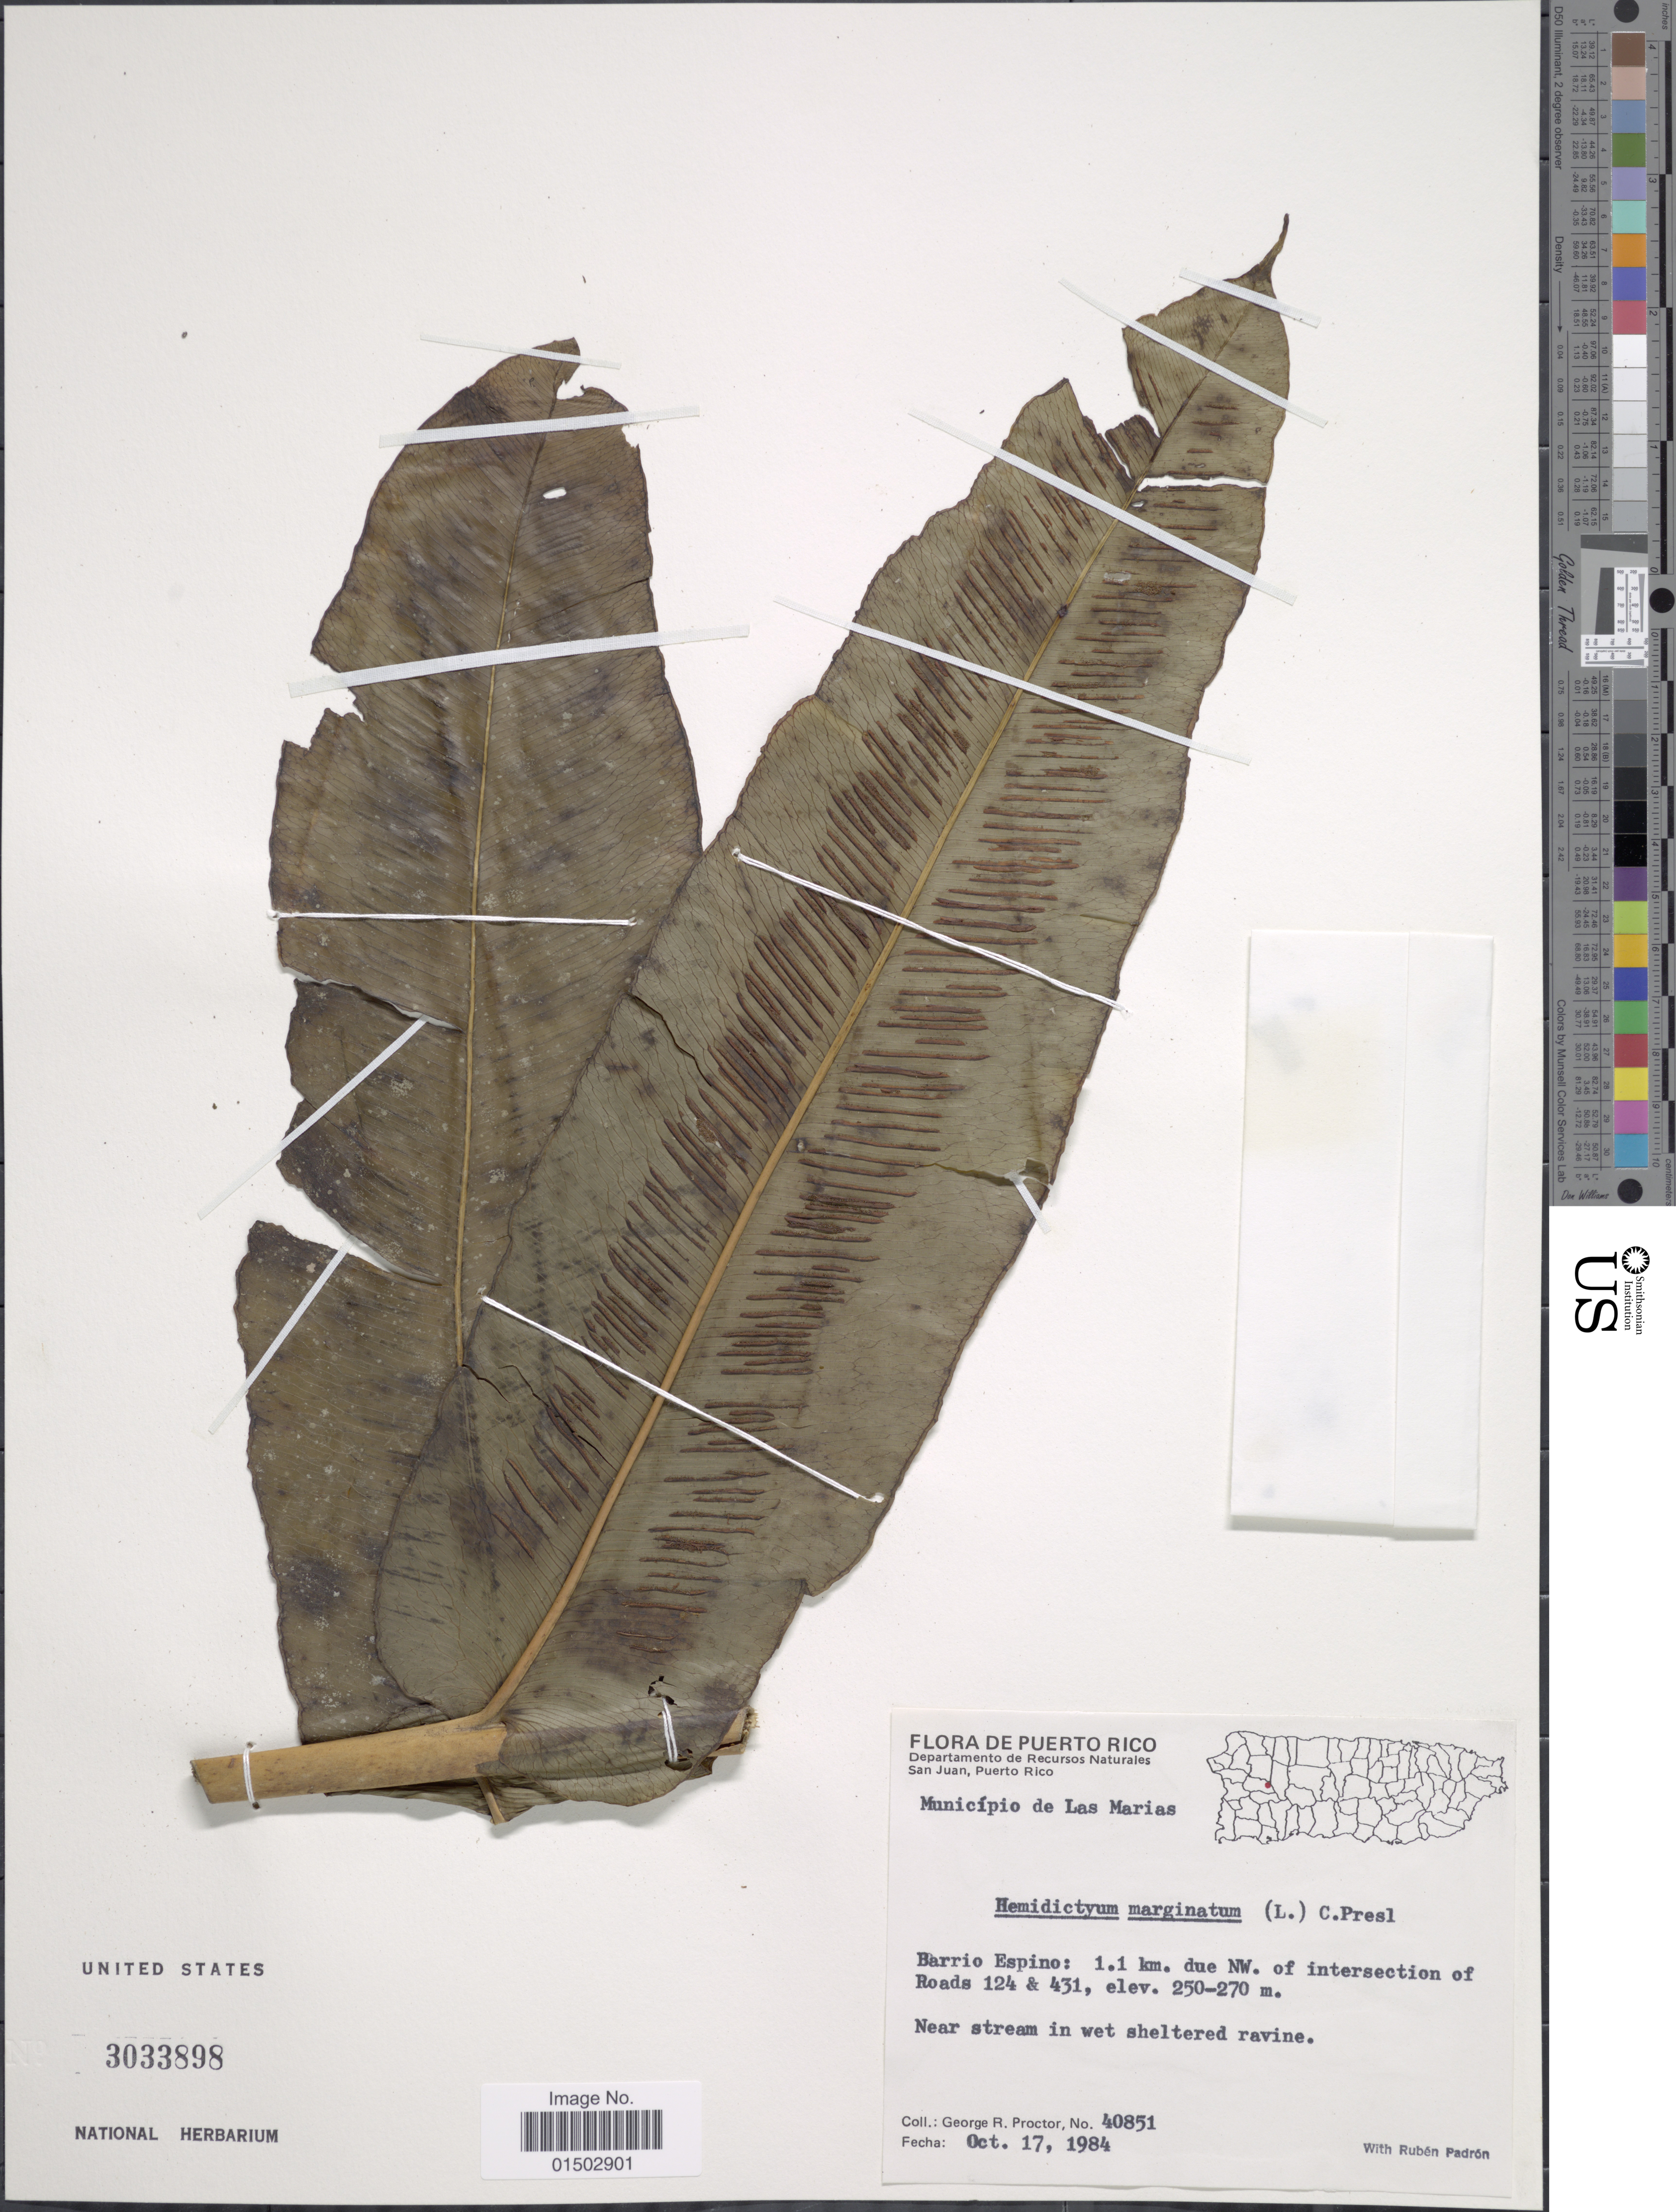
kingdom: Plantae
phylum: Tracheophyta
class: Polypodiopsida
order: Polypodiales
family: Hemidictyaceae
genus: Hemidictyum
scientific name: Hemidictyum marginatum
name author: (L.) C. Presl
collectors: G. R. Proctor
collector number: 40851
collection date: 1984-10-17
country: Puerto Rico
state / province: San Juan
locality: Municipio de Las Marias, Barrio Espino: 1.1 km. due NW. of intersection of Roads 124 & 431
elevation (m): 250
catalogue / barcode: US 3033898